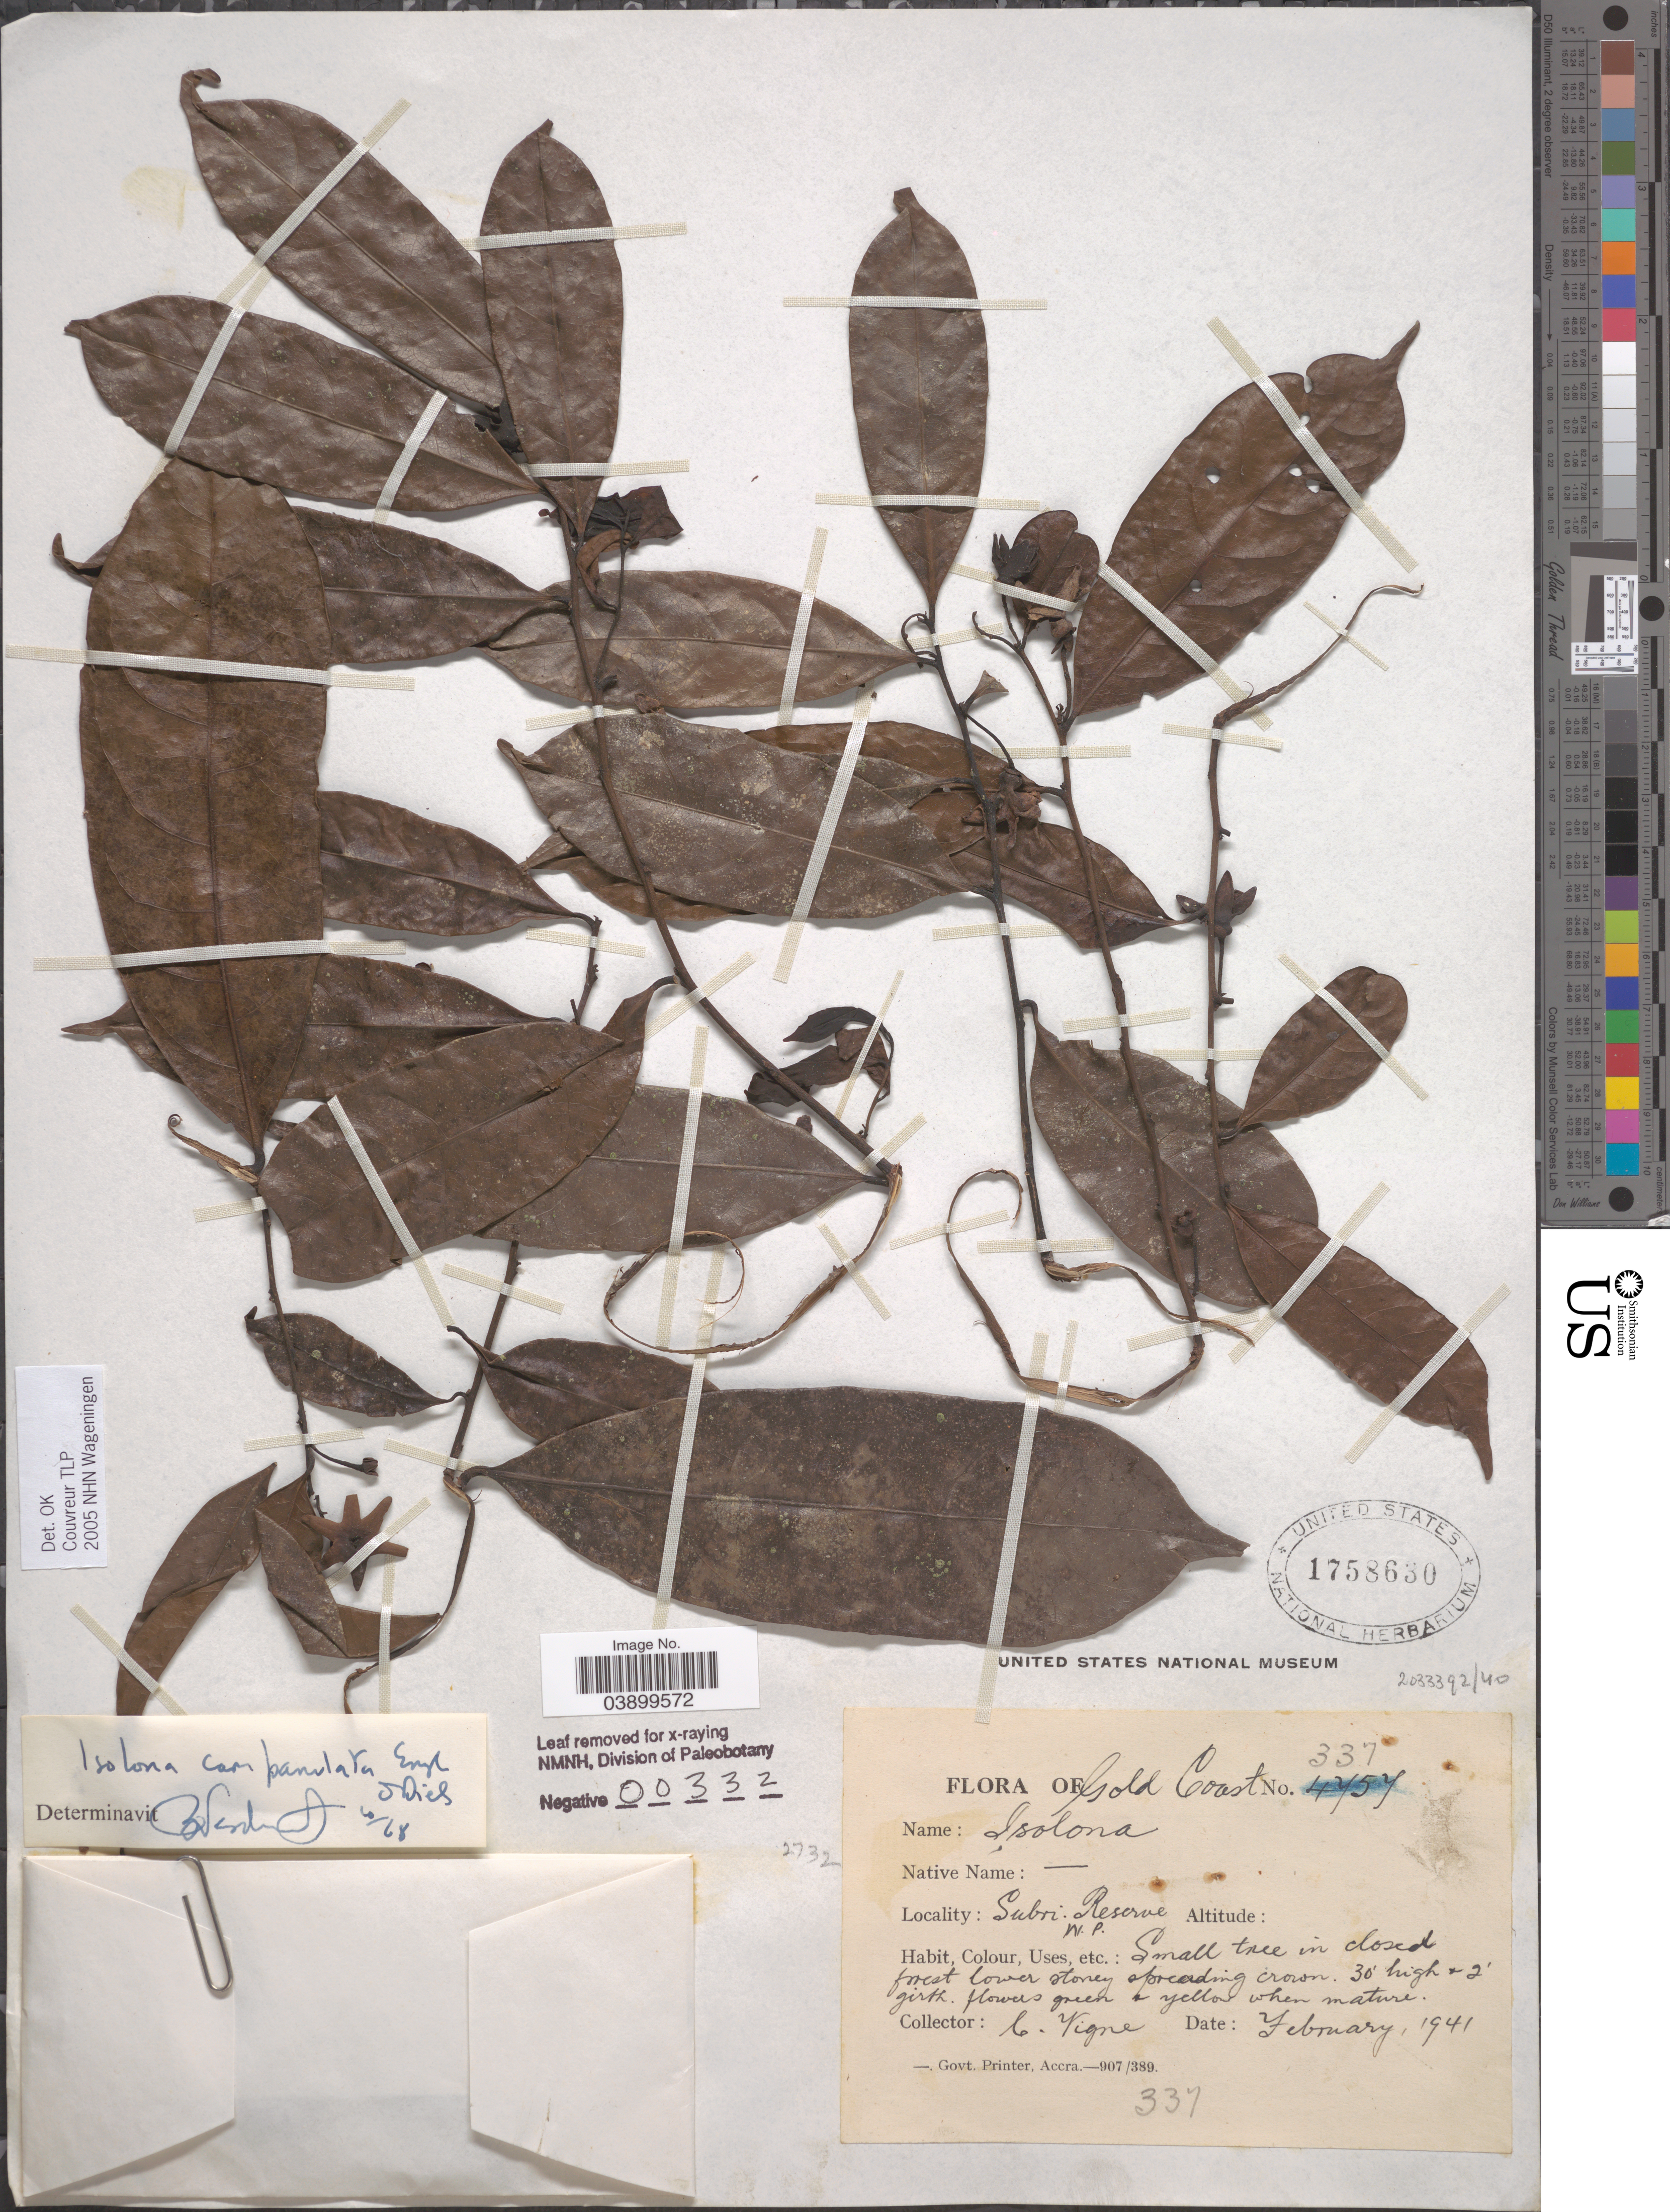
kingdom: Plantae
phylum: Tracheophyta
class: Magnoliopsida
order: Magnoliales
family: Annonaceae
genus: Isolona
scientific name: Isolona campanulata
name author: Engl. & Diels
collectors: C. Vigne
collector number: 337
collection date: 1941-02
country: Ghana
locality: Gold Coast. Subri Reserve. W.P.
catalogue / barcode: US 1758630